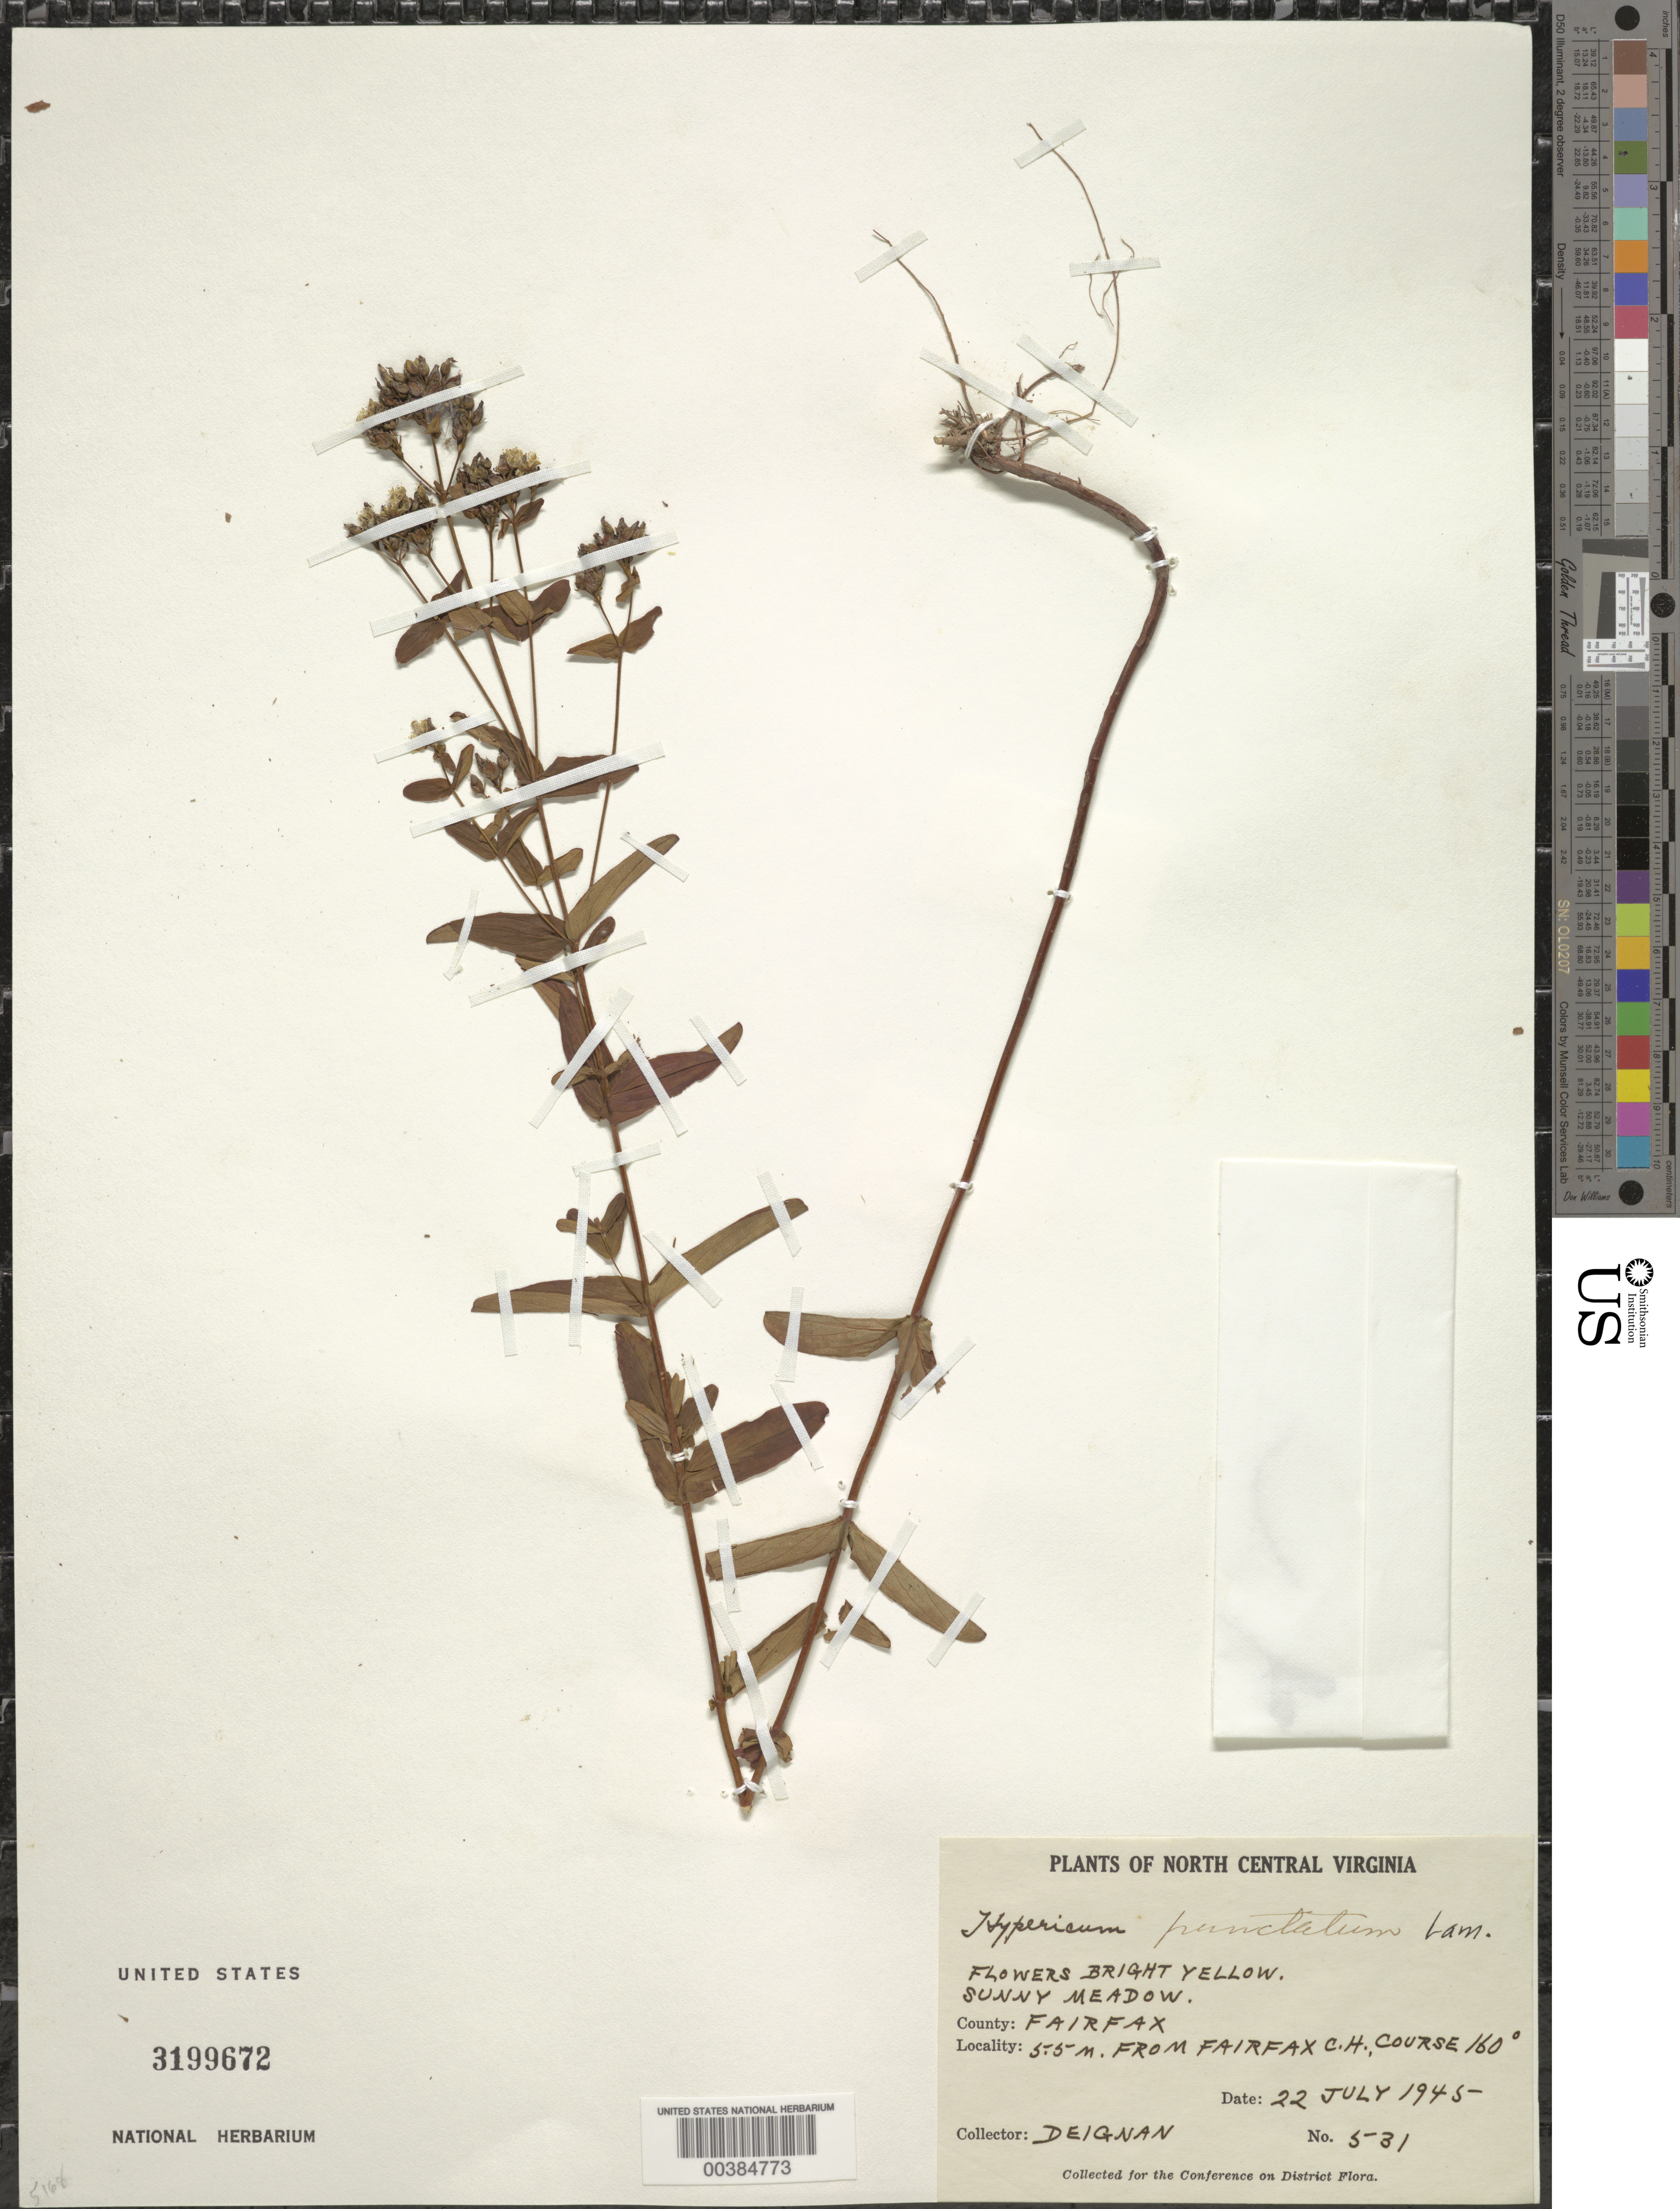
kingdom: Plantae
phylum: Tracheophyta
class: Magnoliopsida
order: Malpighiales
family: Hypericaceae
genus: Hypericum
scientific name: Hypericum punctatum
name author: Lam.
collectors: H. Deignan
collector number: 531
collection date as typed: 22 Jul 1945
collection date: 1945-07-22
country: United States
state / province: Virginia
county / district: Fairfax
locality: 5.5 M from Fairfax Court House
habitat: Hot, dry upland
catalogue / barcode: US 3199672